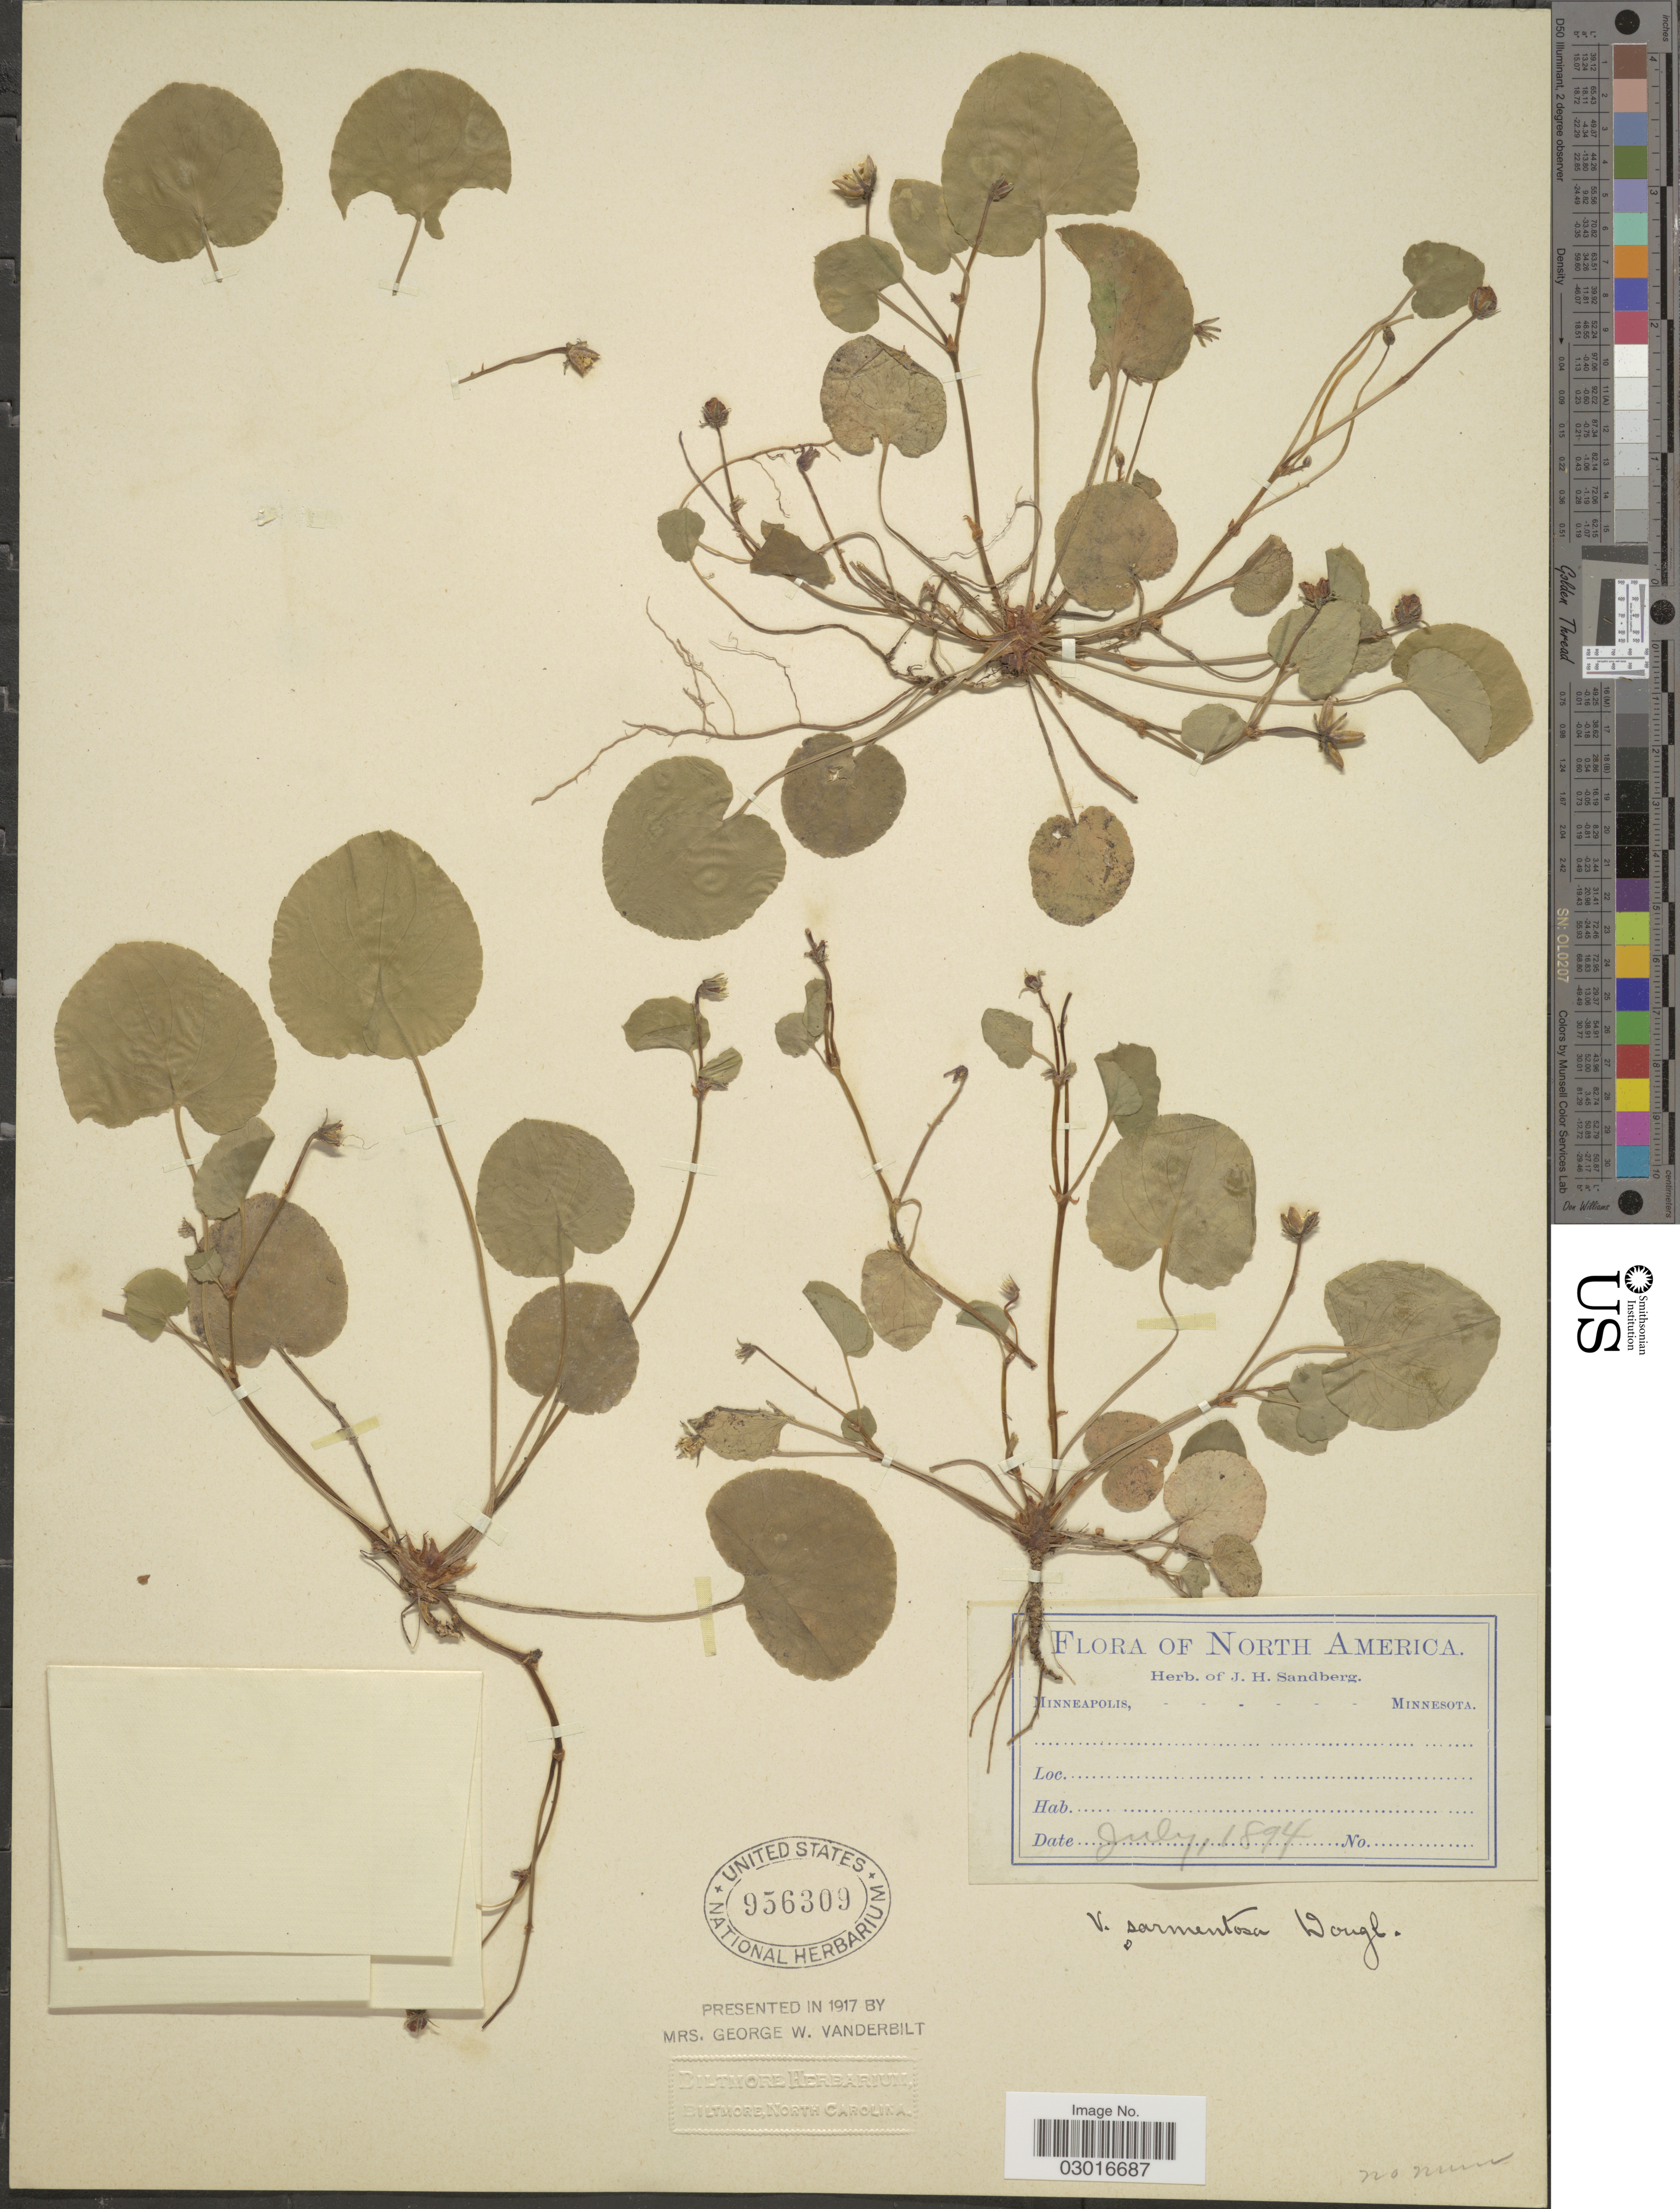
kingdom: Plantae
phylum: Tracheophyta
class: Magnoliopsida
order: Malpighiales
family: Violaceae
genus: Viola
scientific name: Viola sempervirens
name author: Greene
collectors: ex. herb. J. H. Sandberg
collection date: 1894-07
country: United States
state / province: Minnesota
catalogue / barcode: US 956309